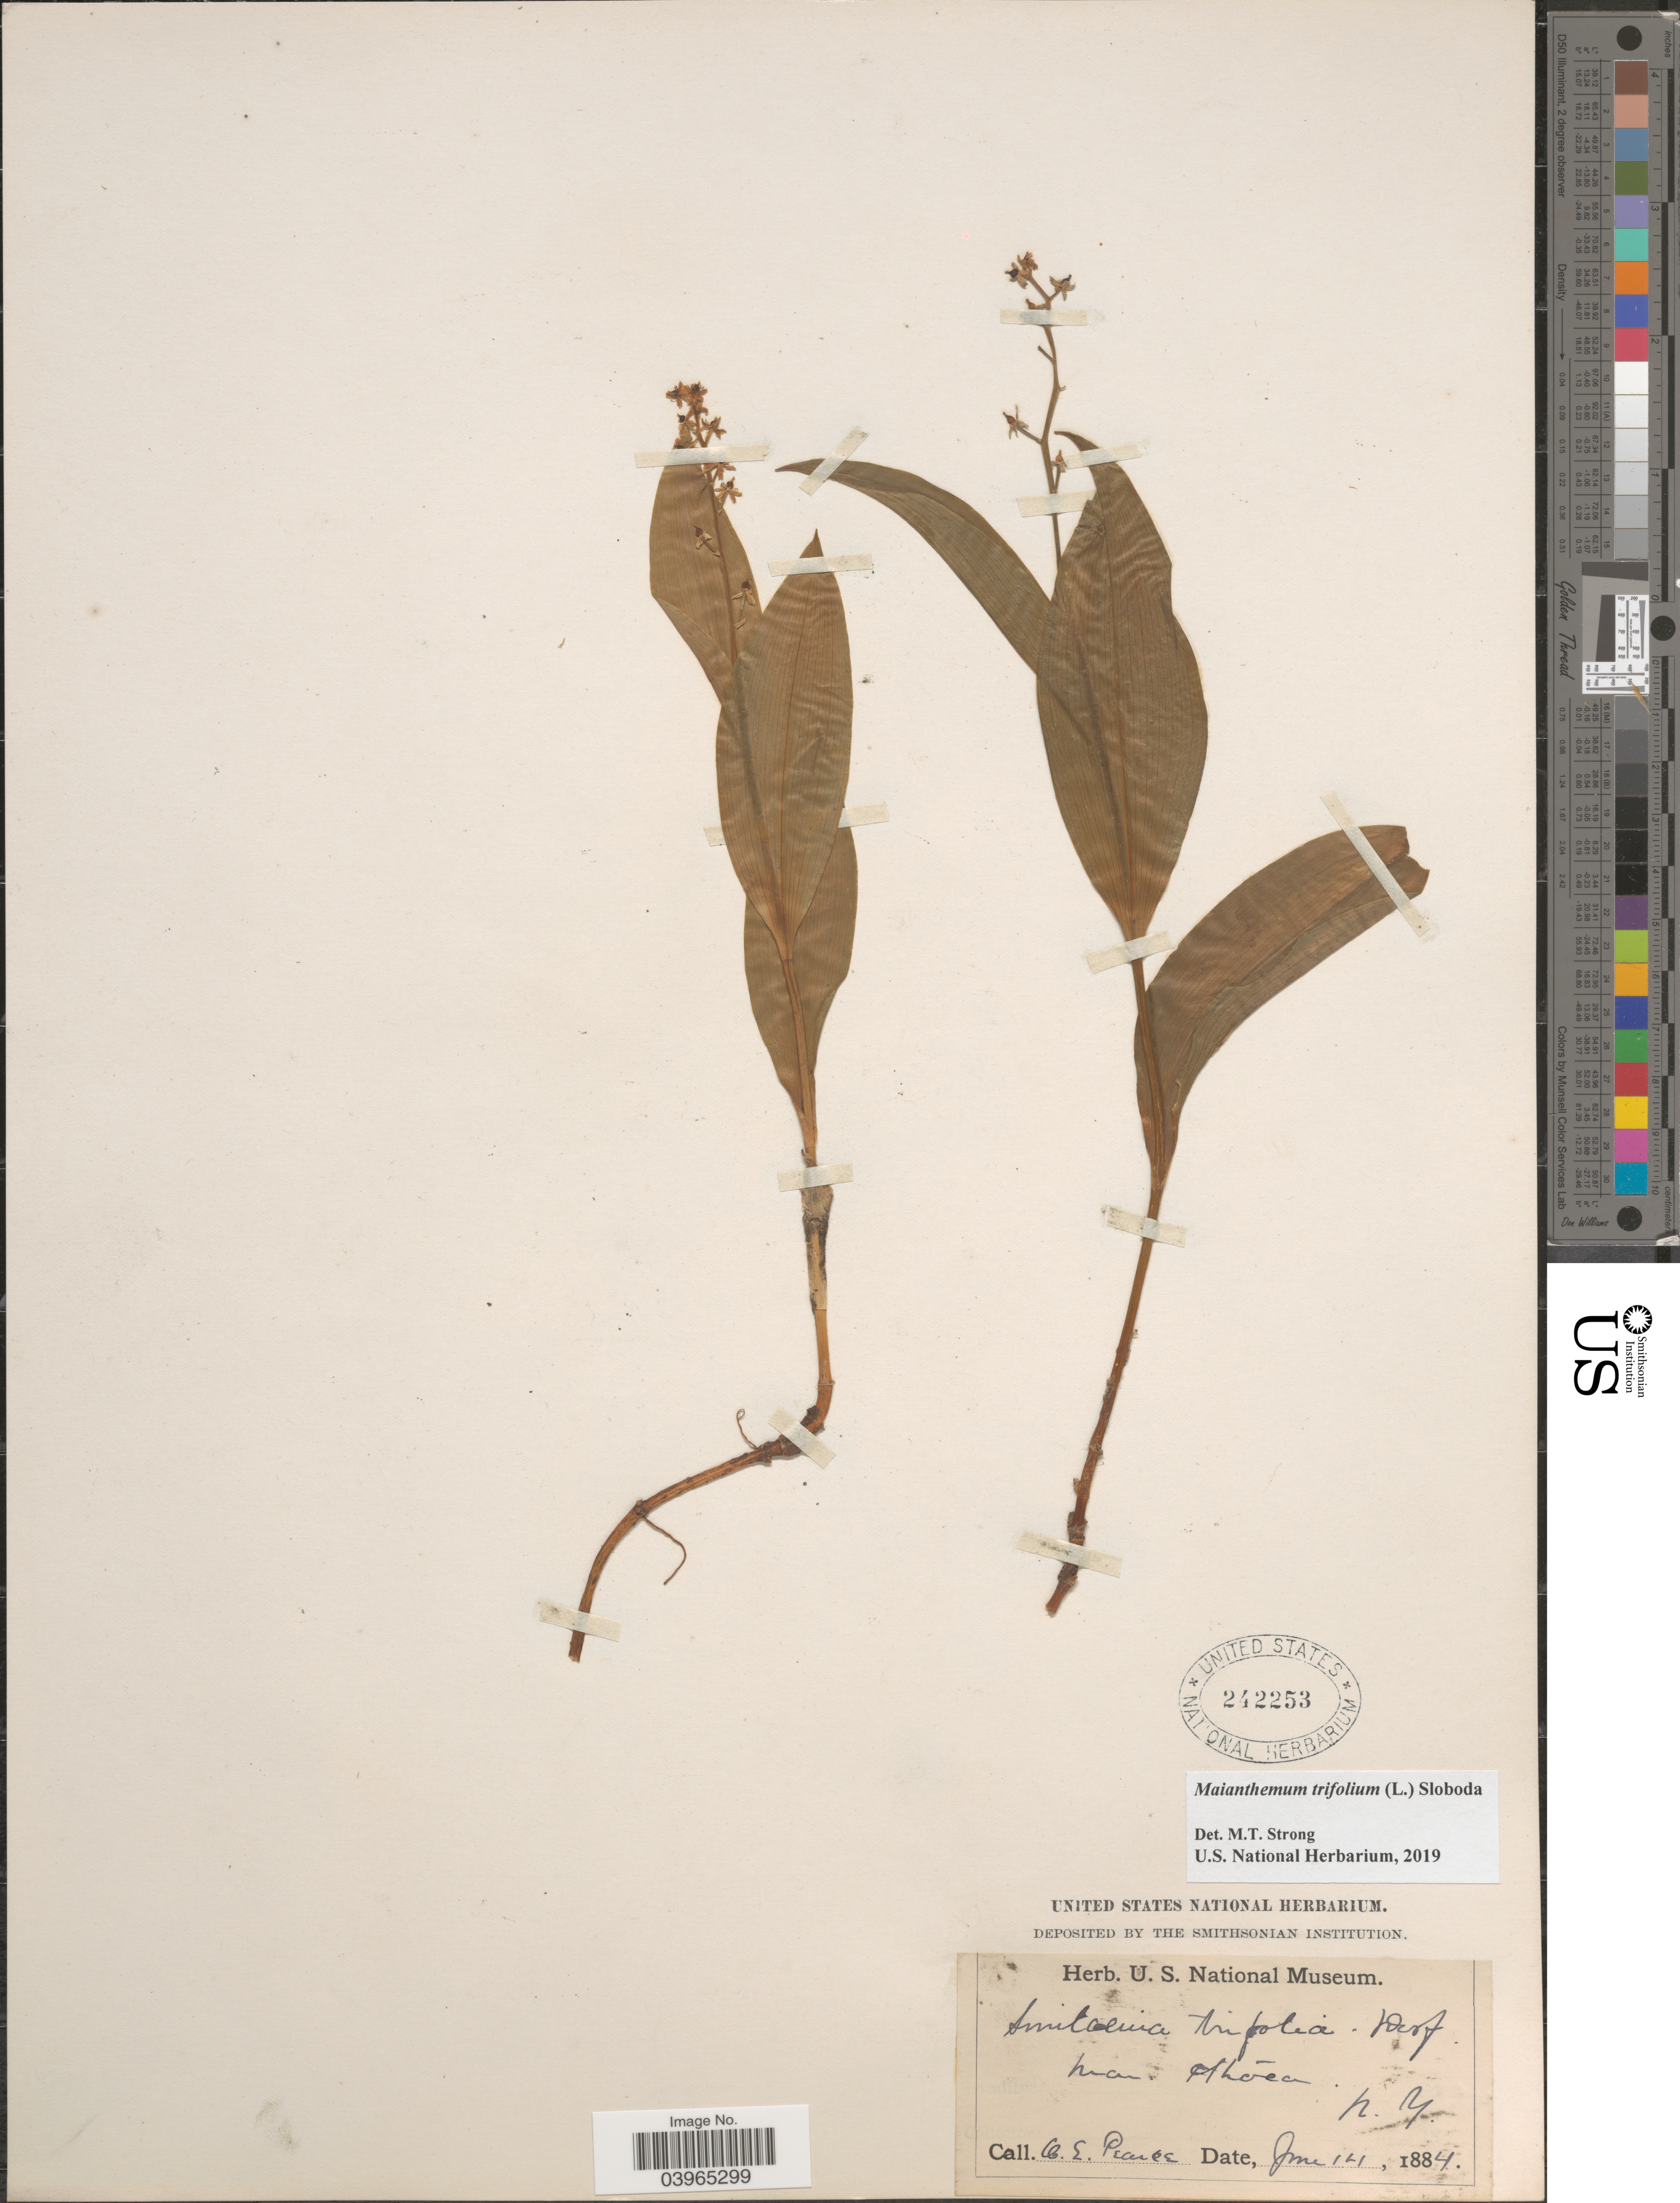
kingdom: Plantae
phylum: Tracheophyta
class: Liliopsida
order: Asparagales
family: Asparagaceae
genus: Maianthemum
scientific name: Maianthemum trifolium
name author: (L.) Sloboda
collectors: A. E. Prance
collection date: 1884-06-14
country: United States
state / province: New York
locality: Near Ithaca.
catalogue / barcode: US 242253